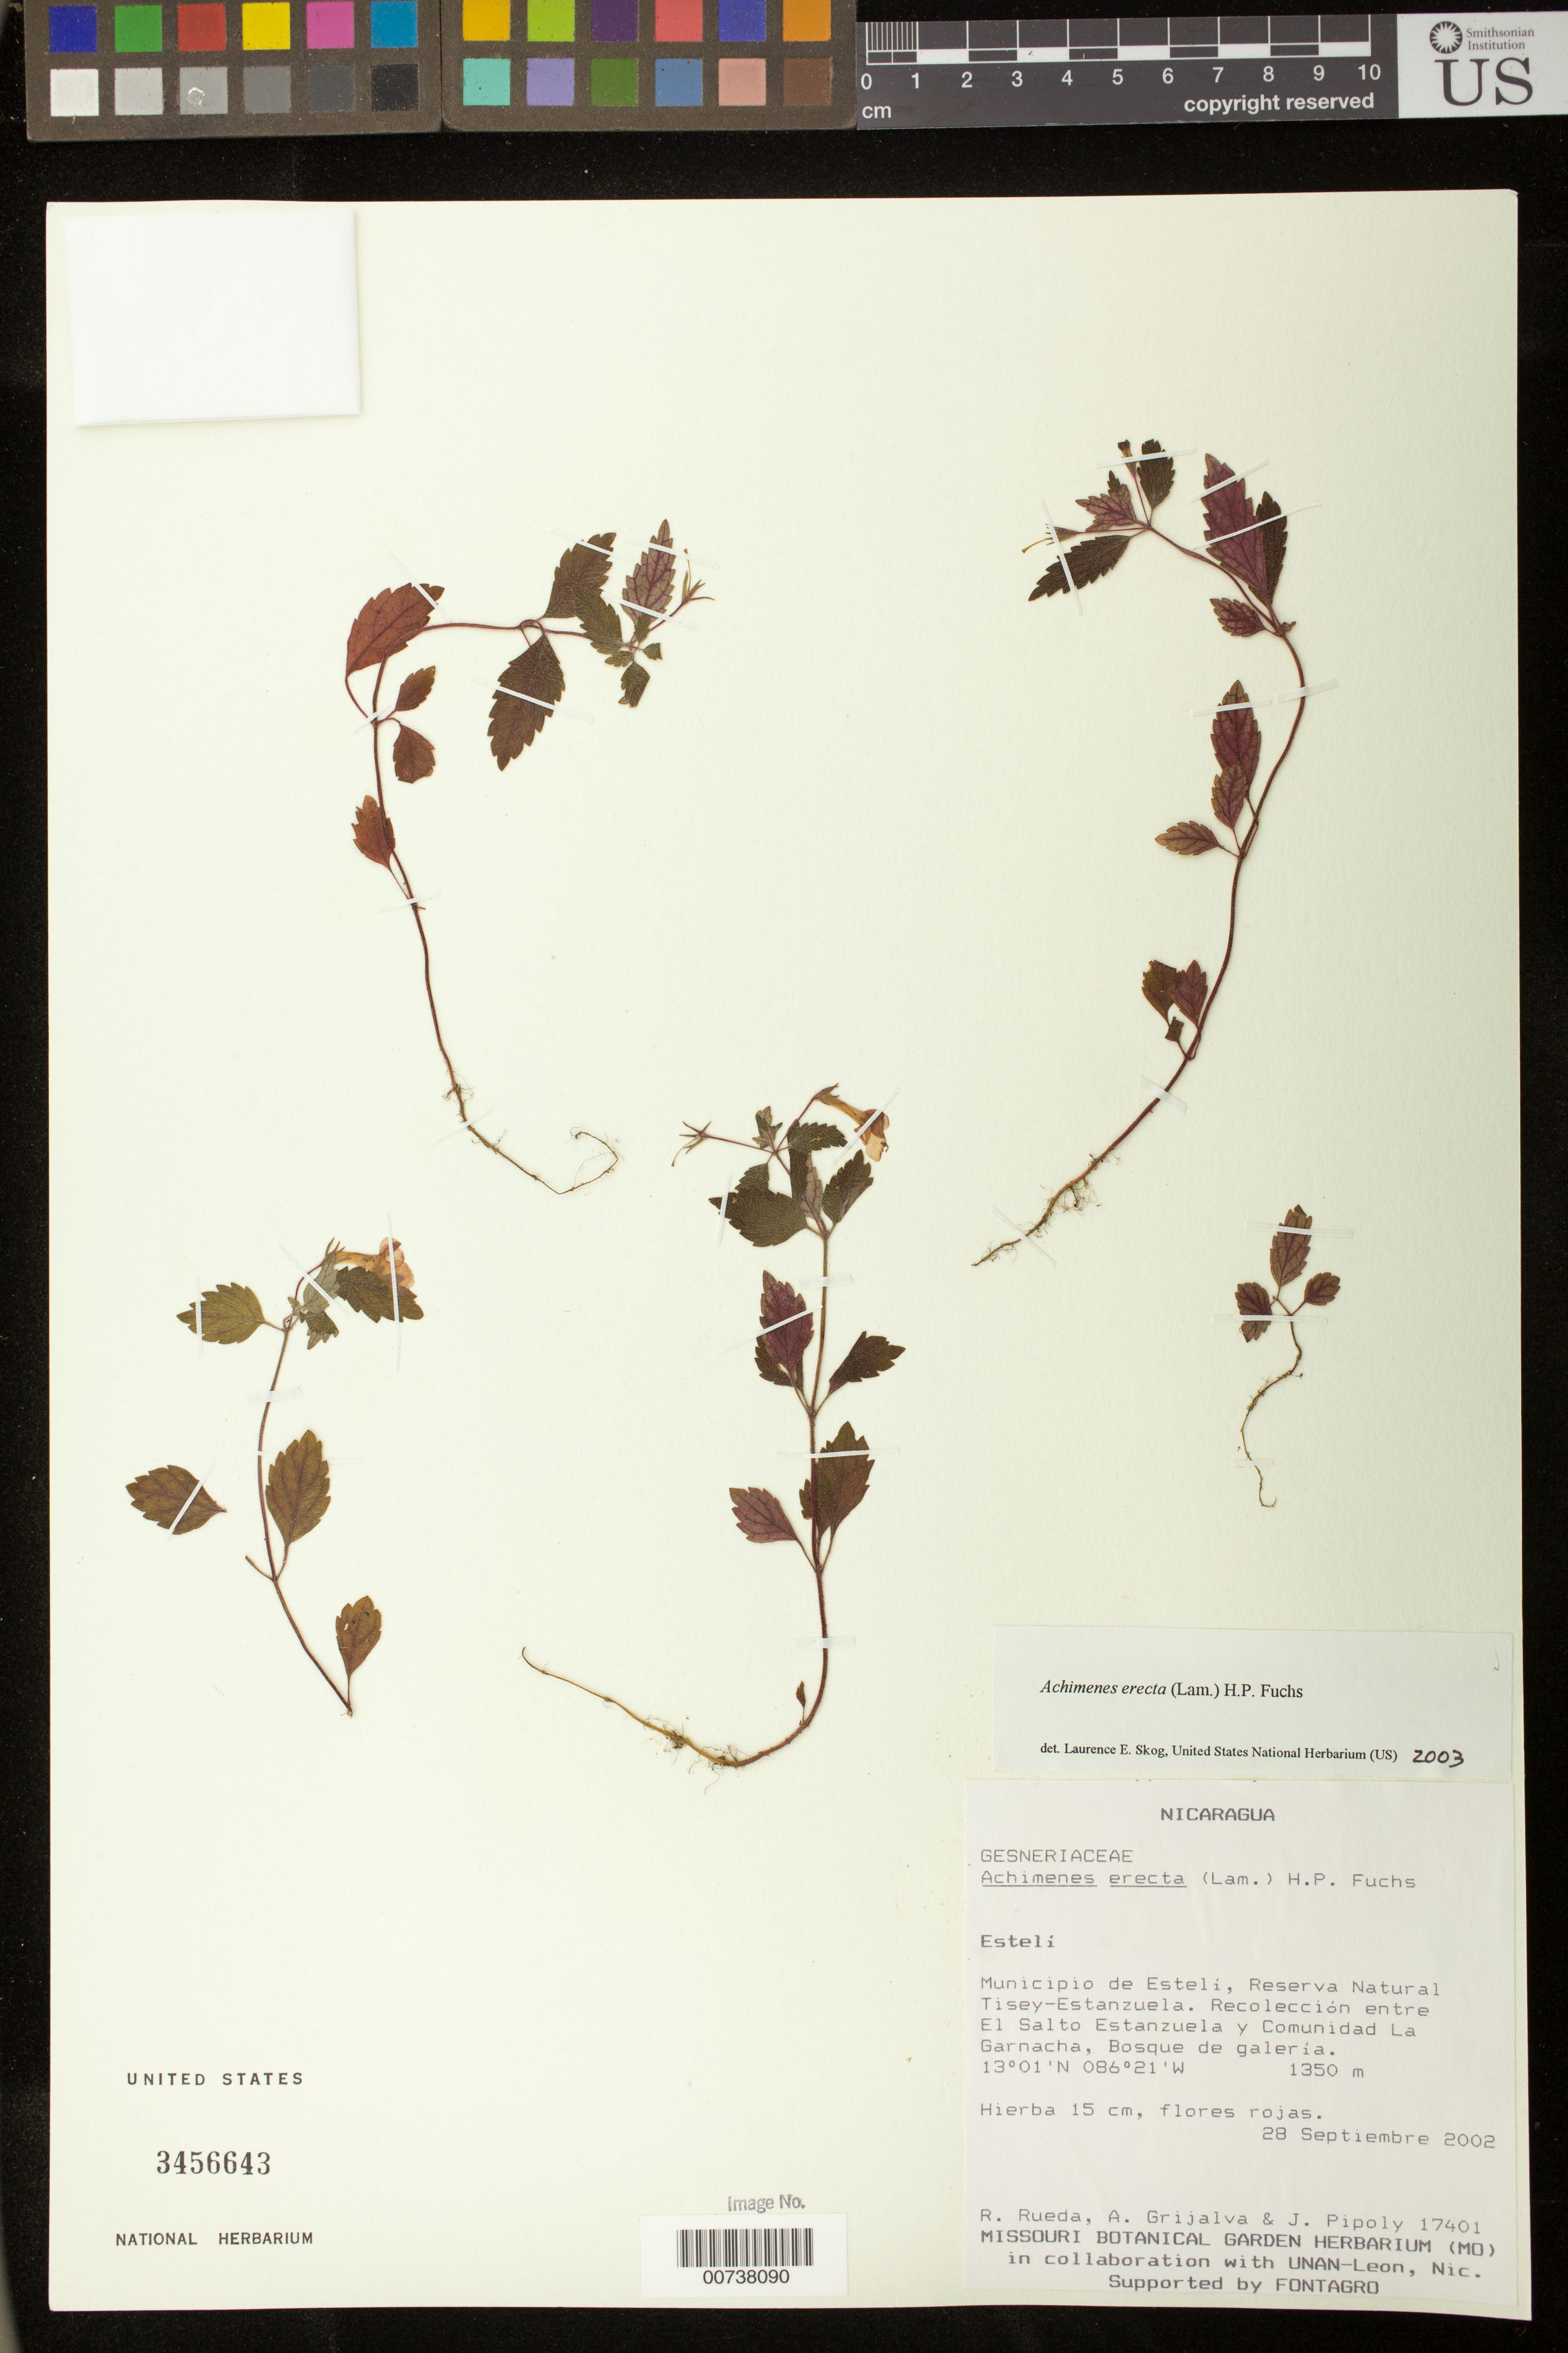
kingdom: Plantae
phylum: Tracheophyta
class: Magnoliopsida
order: Lamiales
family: Gesneriaceae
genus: Achimenes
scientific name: Achimenes erecta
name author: (Lam.) H.P. Fuchs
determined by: Skog, Laurence E.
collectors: R. Rueda, A. Grijalva P. & J. J. Pipoly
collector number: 17401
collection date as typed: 28 Sep 2002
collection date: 2002-09-28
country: Nicaragua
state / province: Estelí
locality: Mpio. de Estelí, Reserva Natural Tisey-Estanzuela, recolección entre El Salto Estanguela y Comunidad La Garnacha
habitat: Bosque de galería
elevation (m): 1350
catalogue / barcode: US 3456643